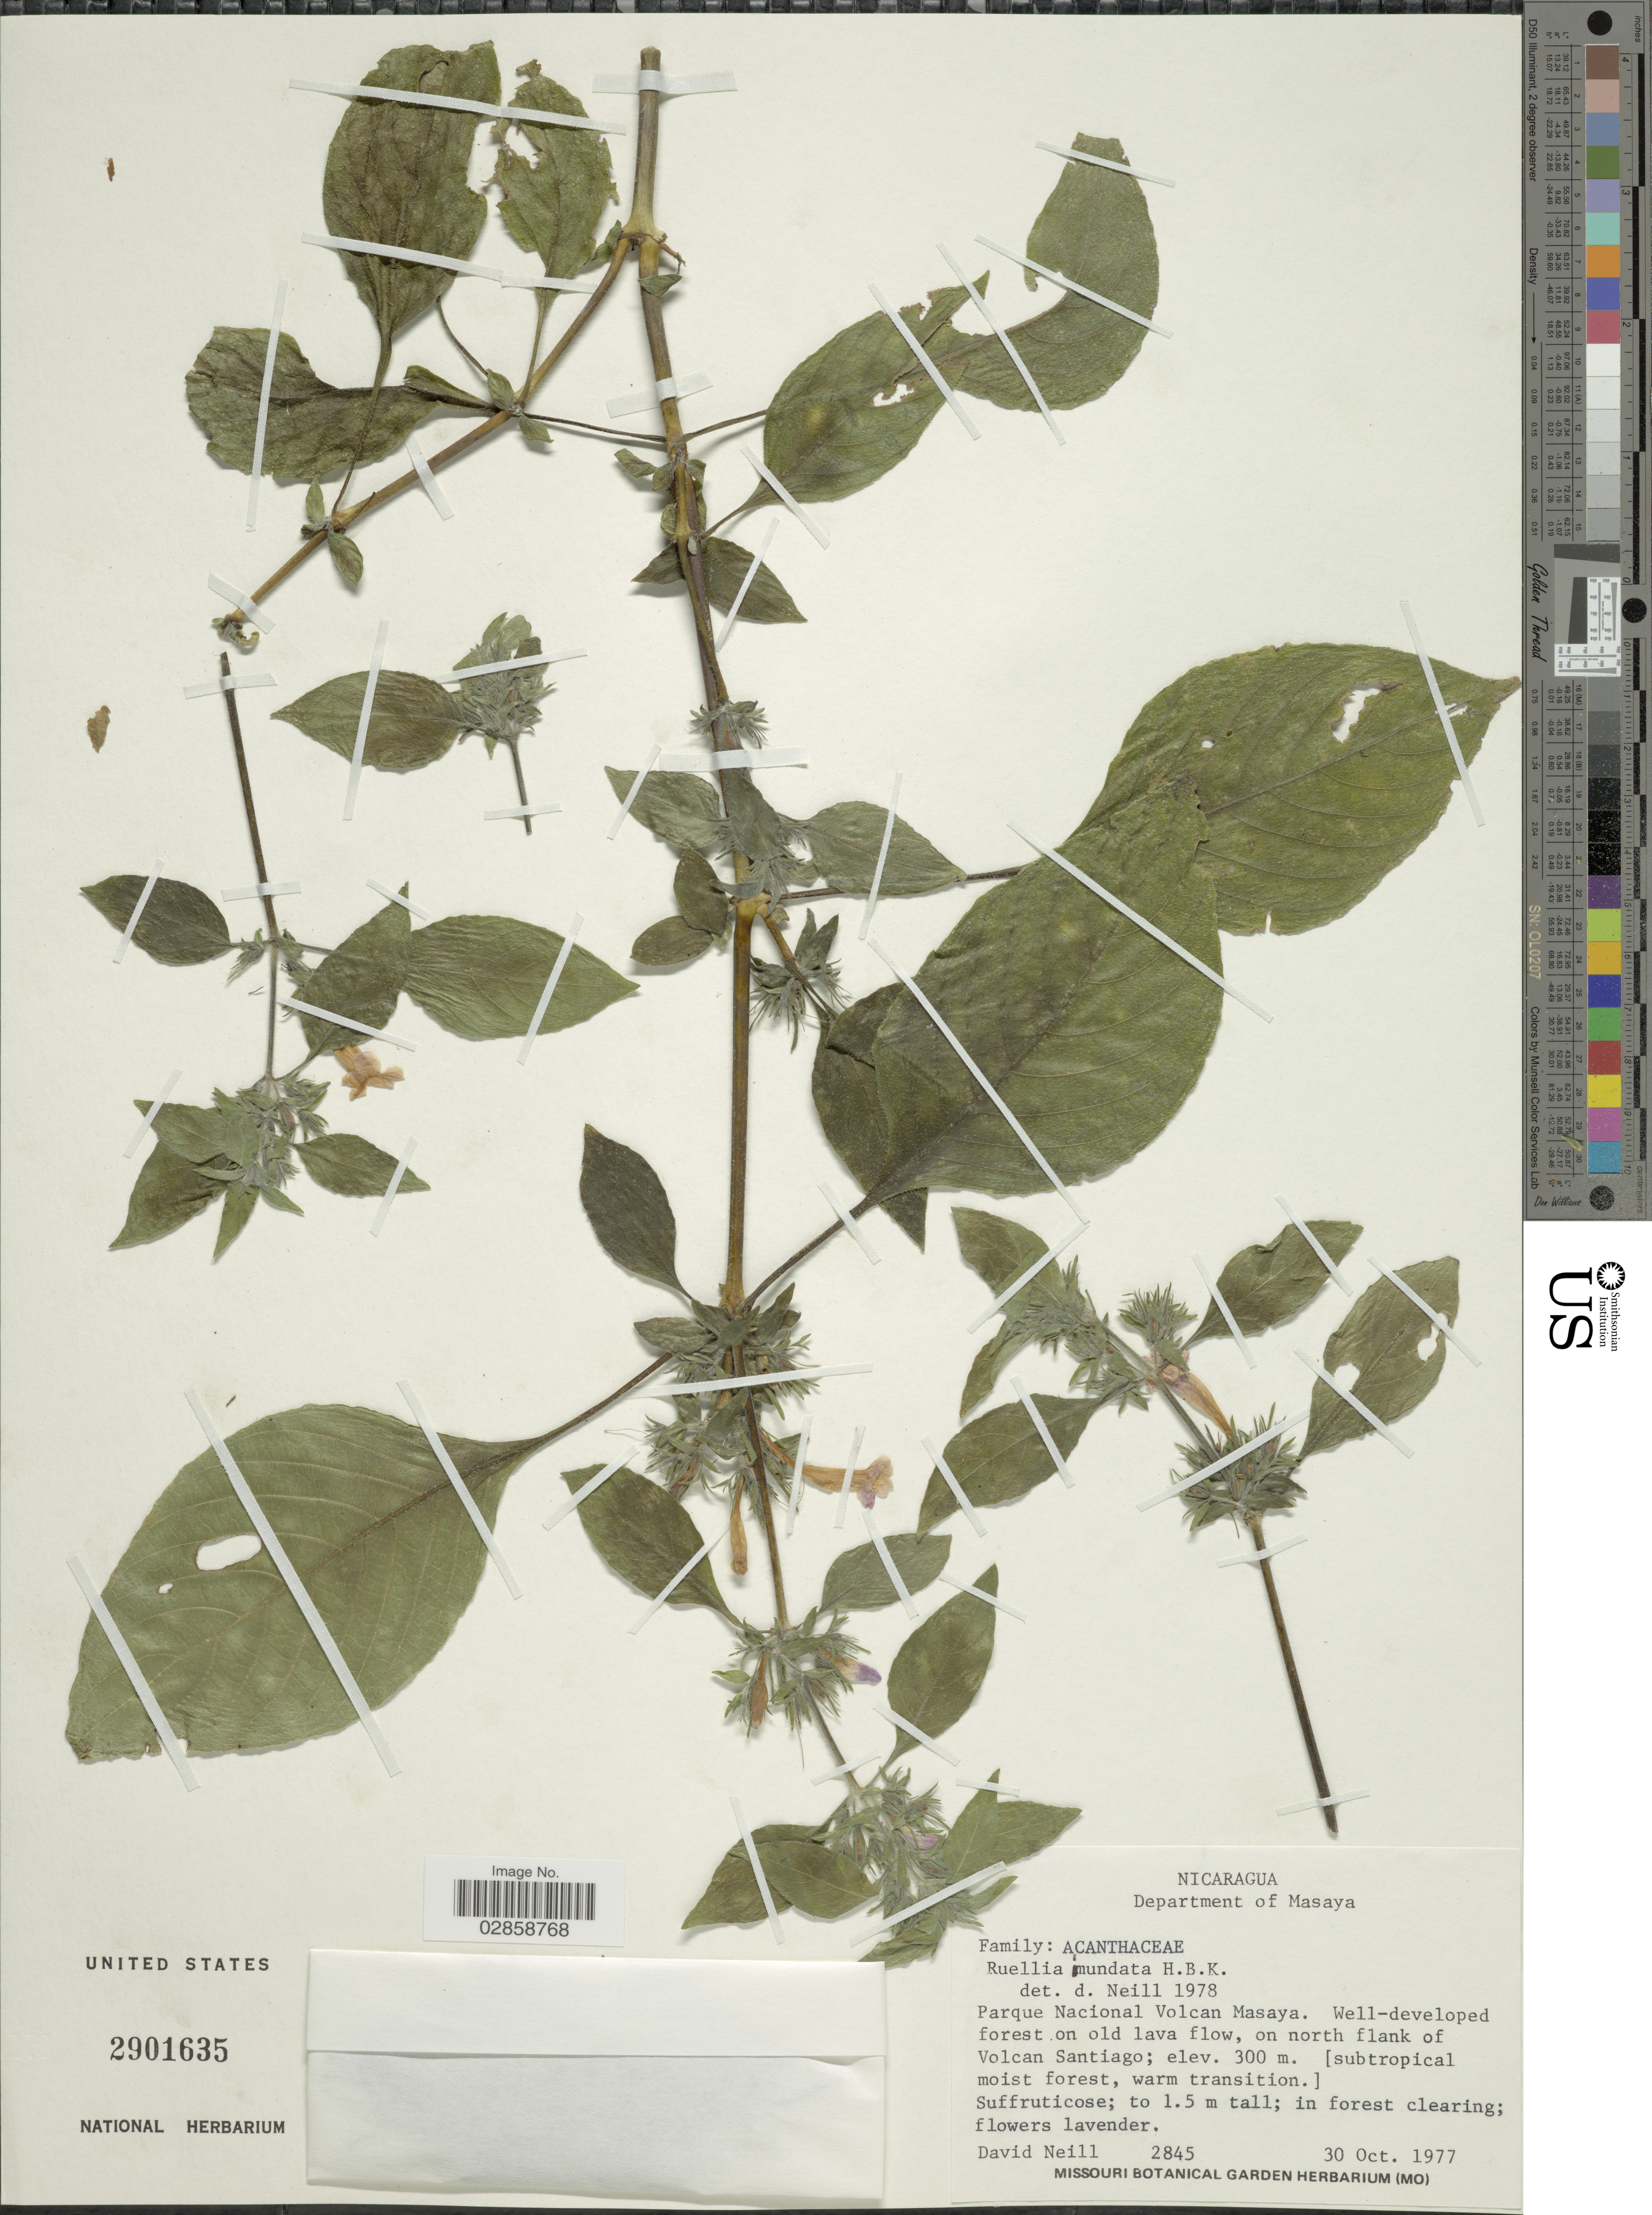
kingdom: Plantae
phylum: Tracheophyta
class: Magnoliopsida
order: Lamiales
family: Acanthaceae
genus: Ruellia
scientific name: Ruellia inundata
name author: Kunth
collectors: D. Neill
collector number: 2845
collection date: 1977-10-30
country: Nicaragua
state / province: Masaya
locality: Department of Masaya. Parque Nacional Volcan Masaya. On north flank of Volcan Santiago.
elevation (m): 300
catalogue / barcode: US 2901635